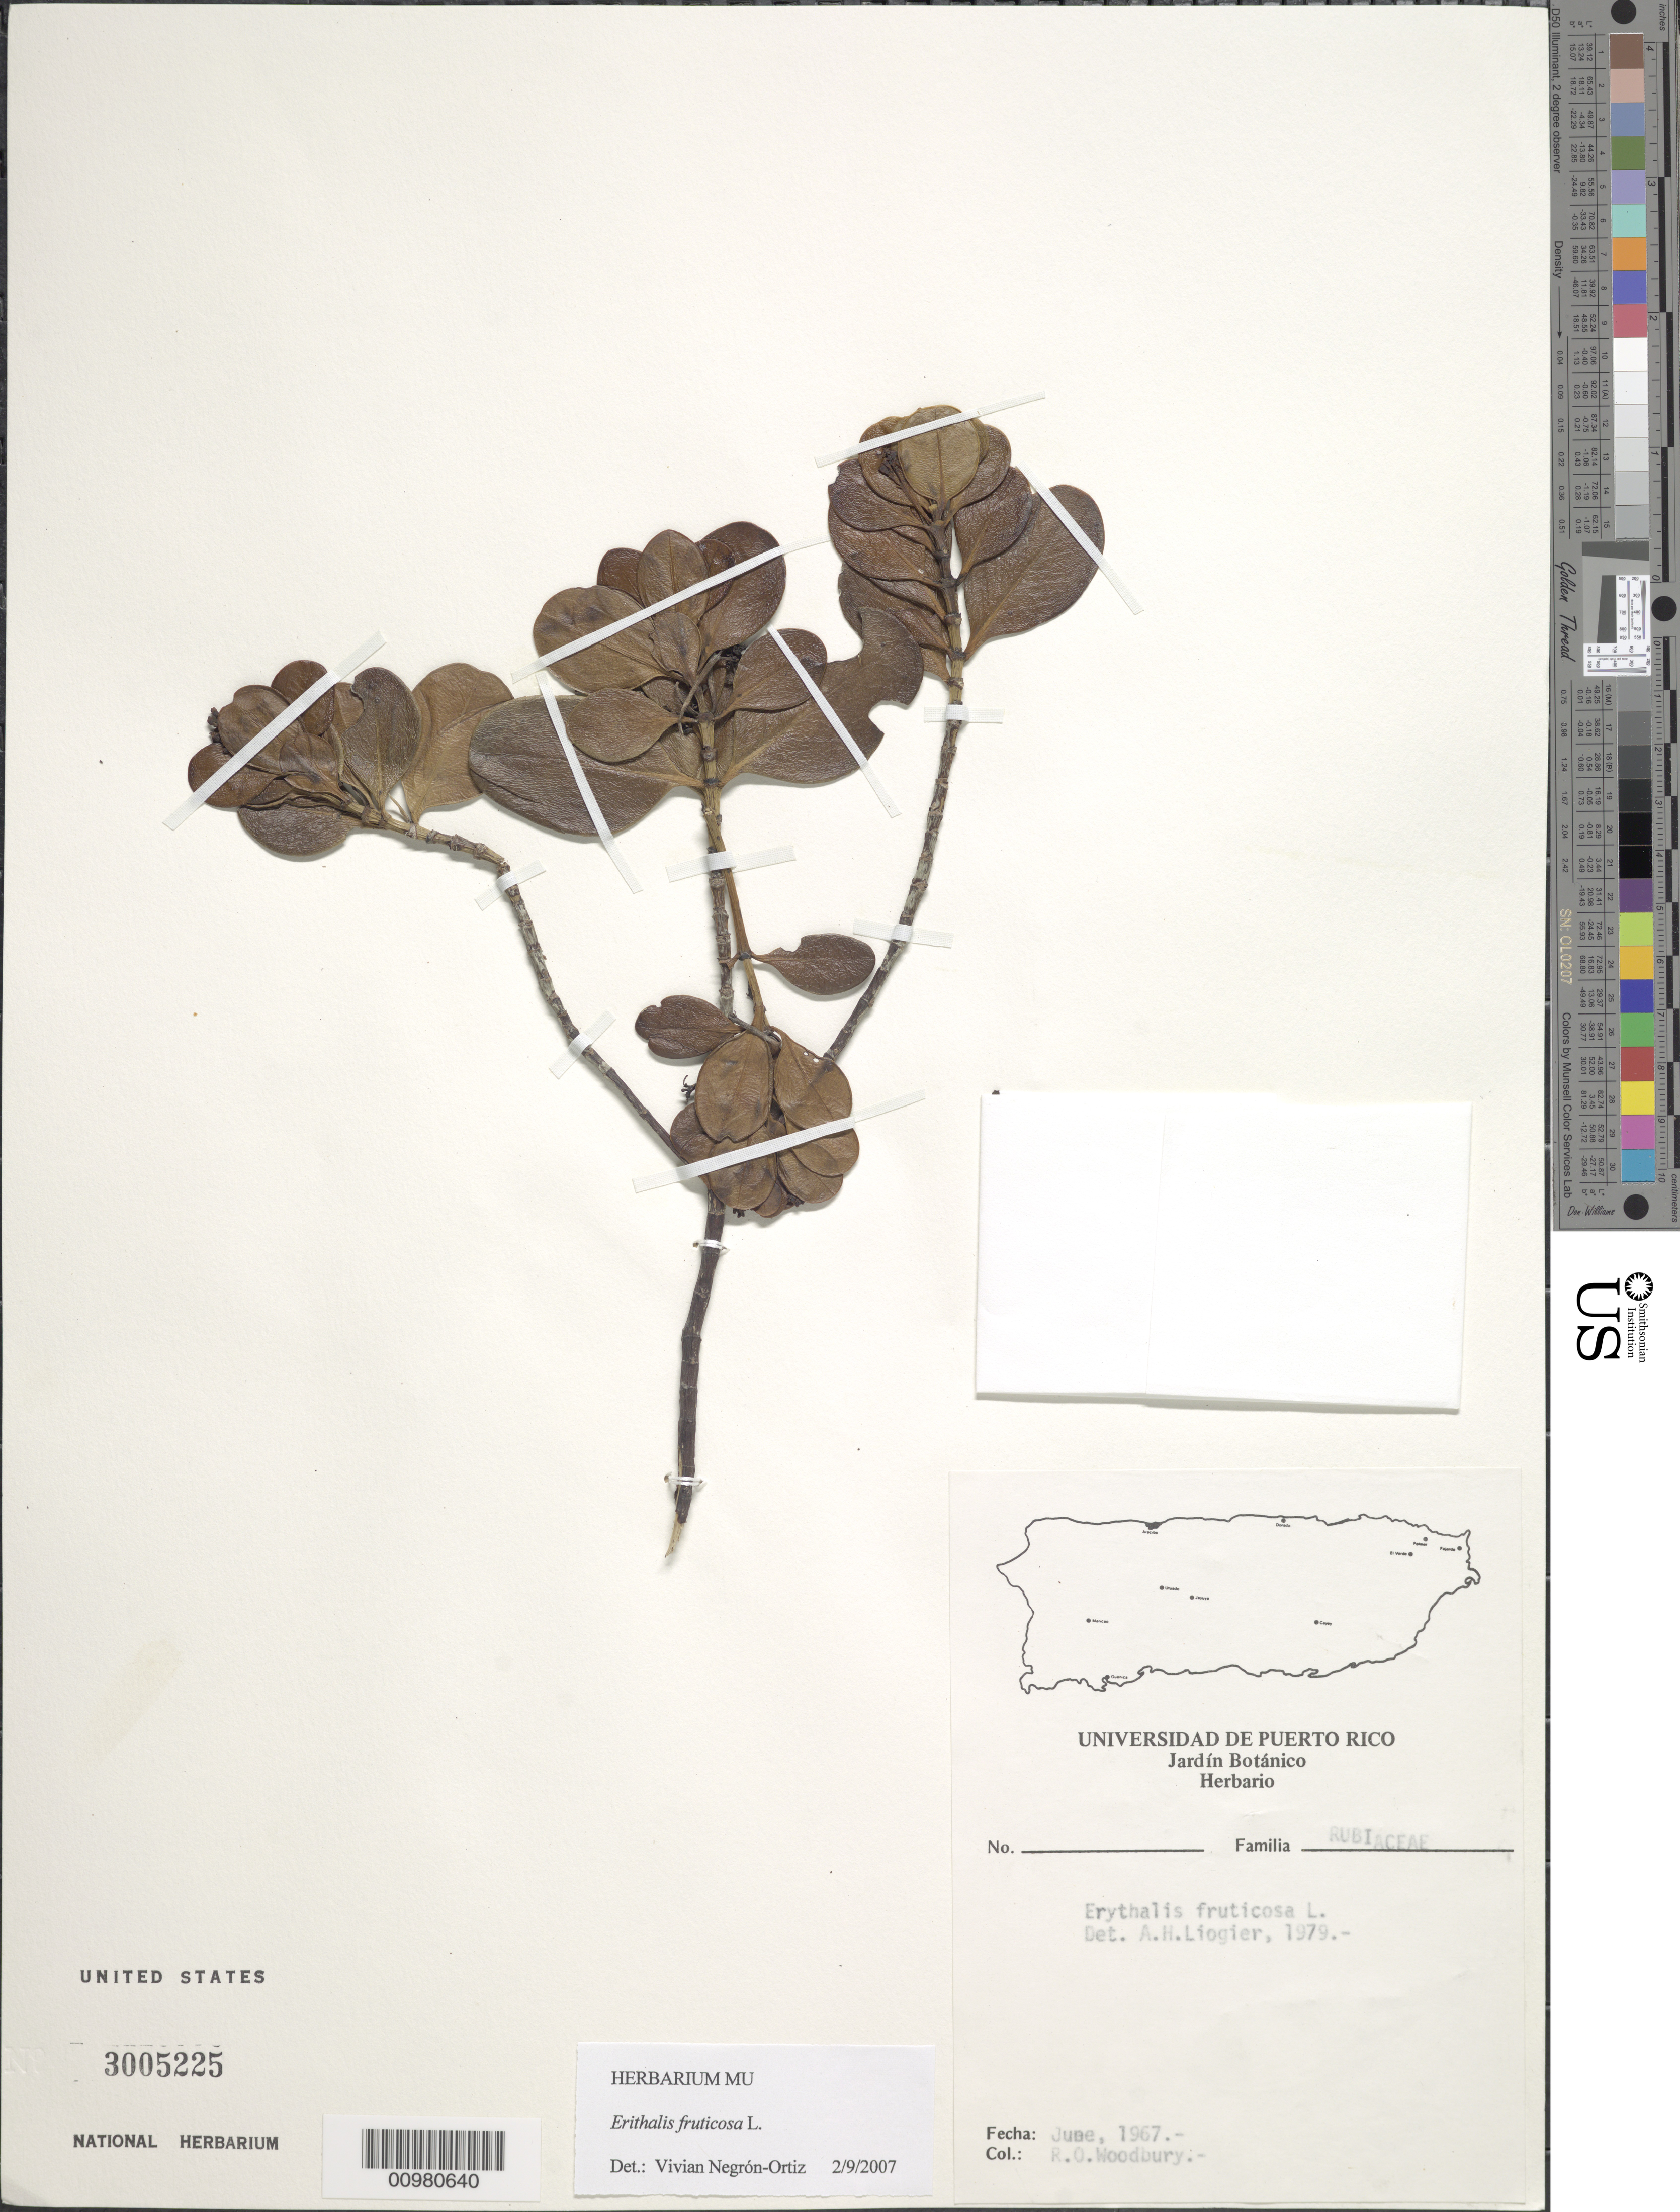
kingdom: Plantae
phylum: Tracheophyta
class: Magnoliopsida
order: Gentianales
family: Rubiaceae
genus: Erithalis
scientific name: Erithalis fruticosa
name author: L.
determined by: Negrón-Ortiz, V.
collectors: R. O. Woodbury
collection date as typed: Jun 1967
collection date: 1967-06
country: Puerto Rico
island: Puerto Rico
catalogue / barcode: US 3005225